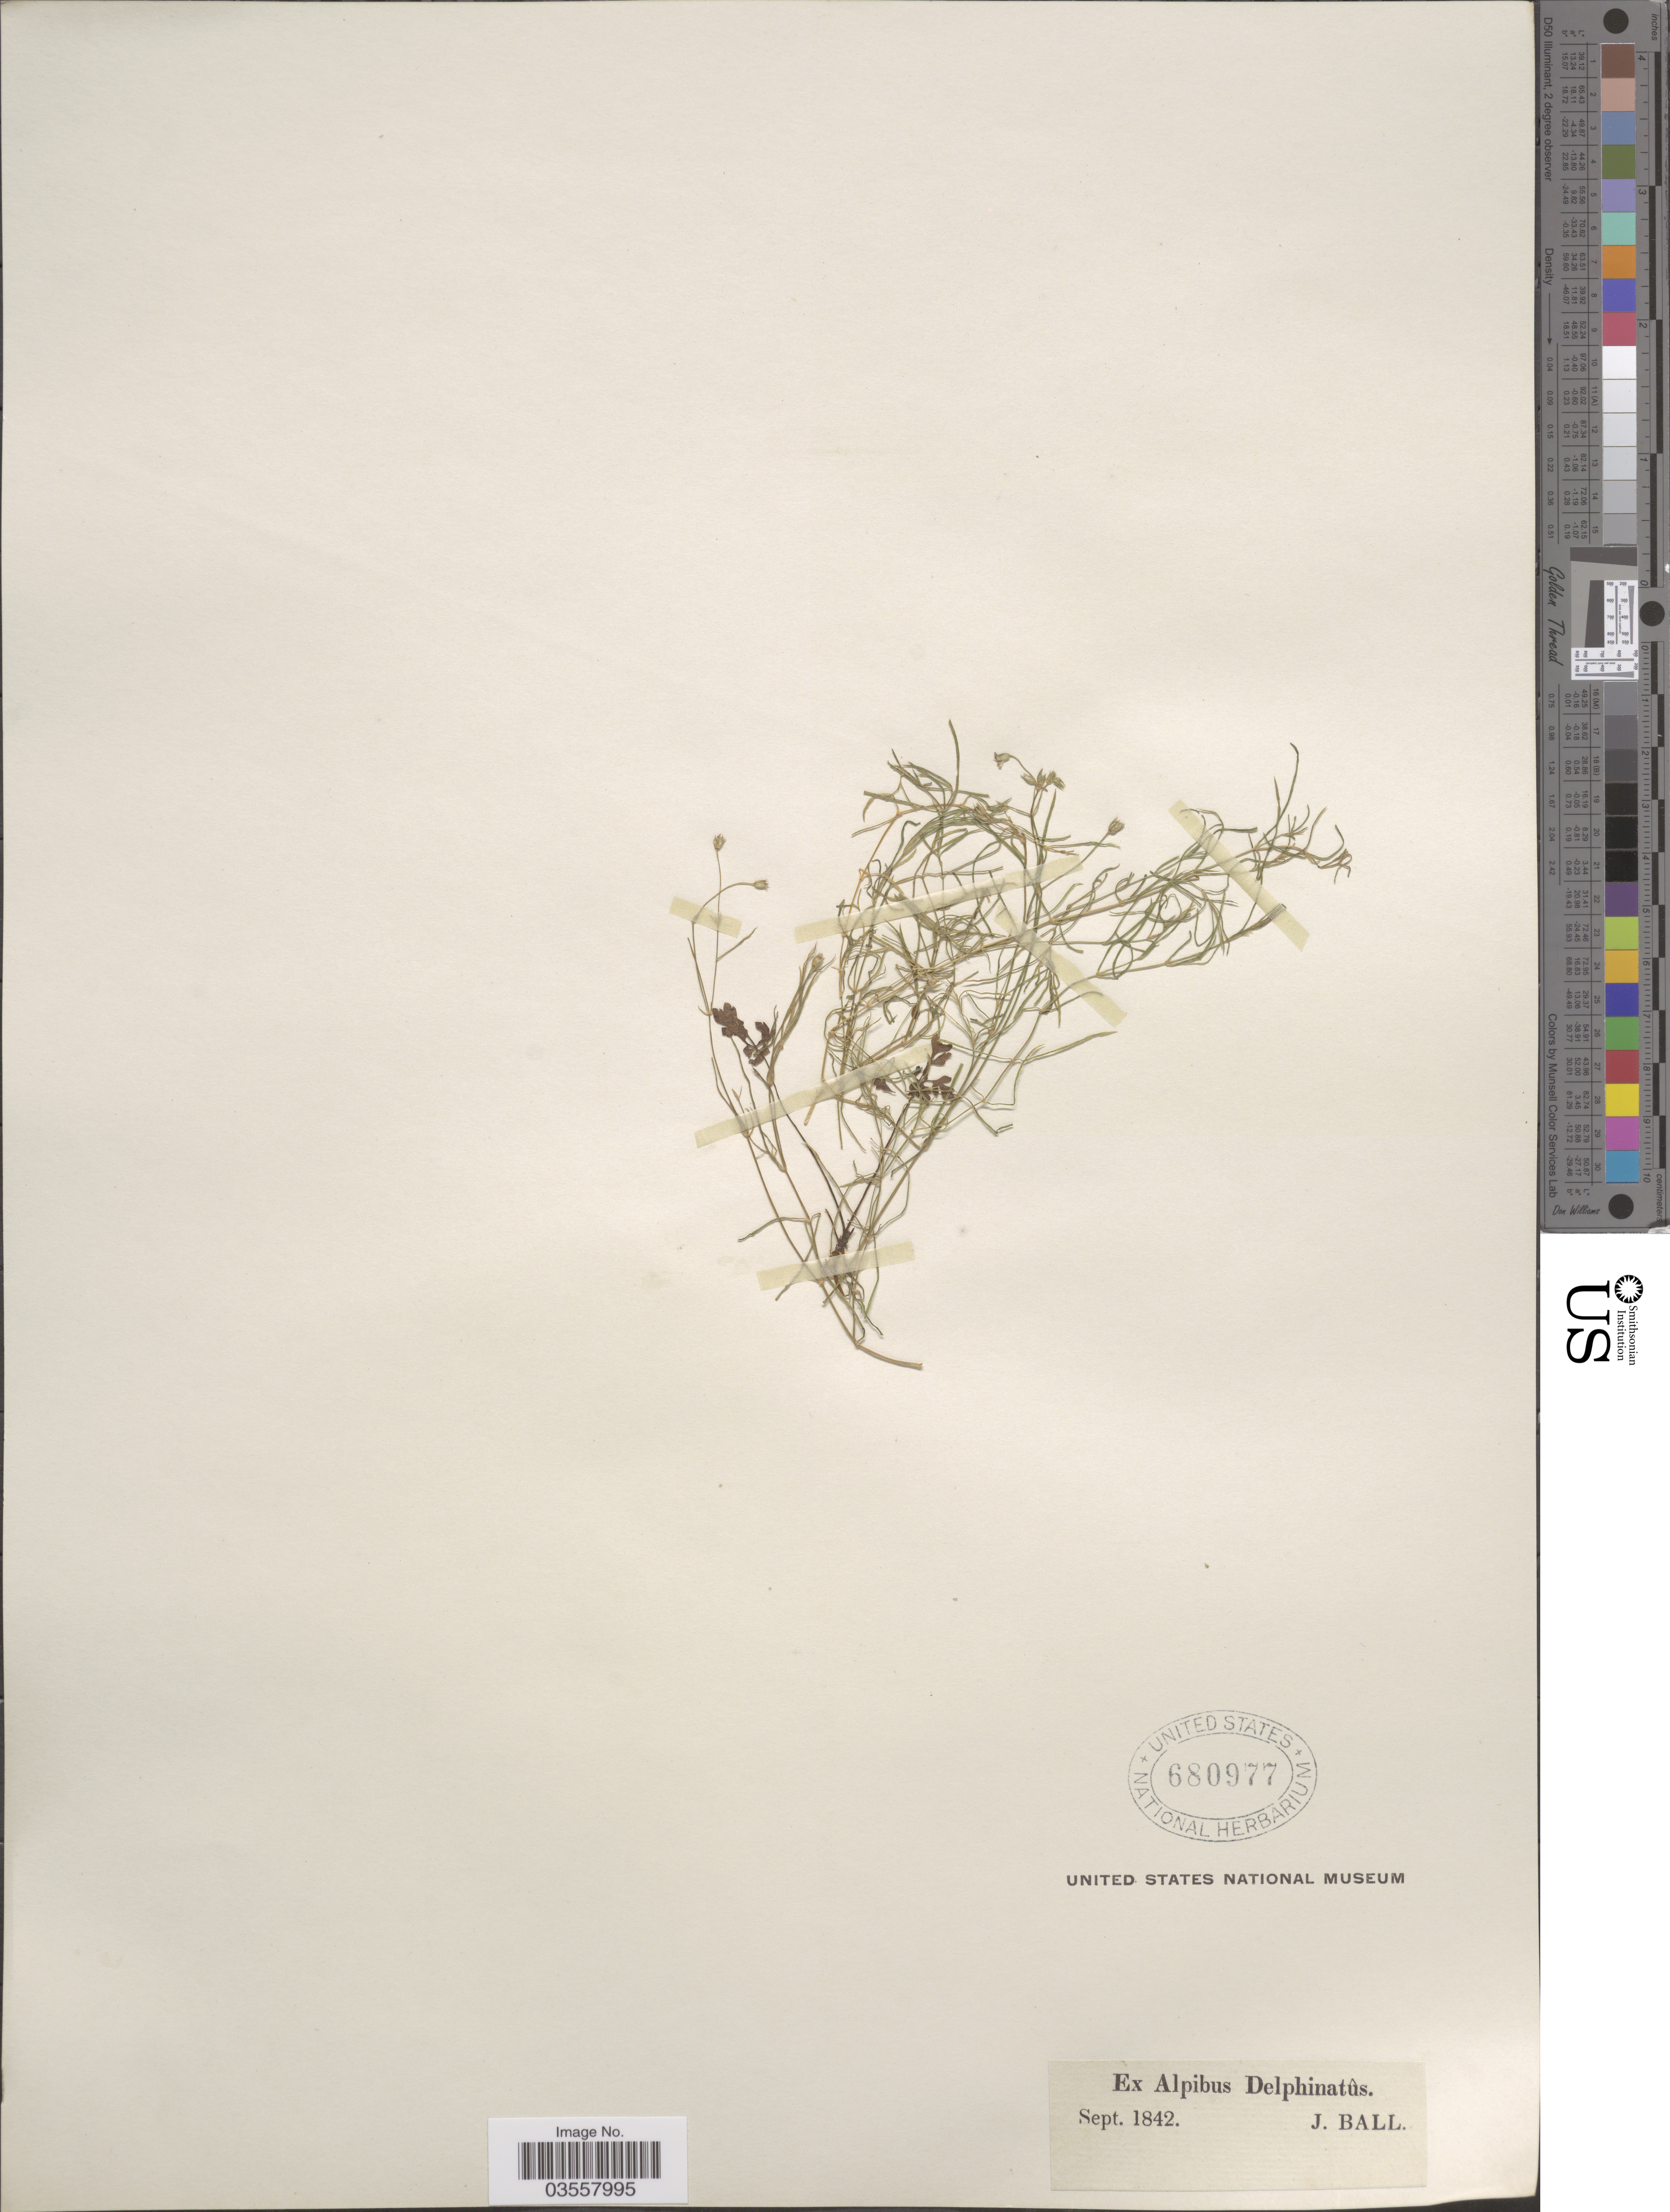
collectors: J. Ball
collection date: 1842-09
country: France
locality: Ex Alpibus Delphinatûs.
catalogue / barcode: US 680977